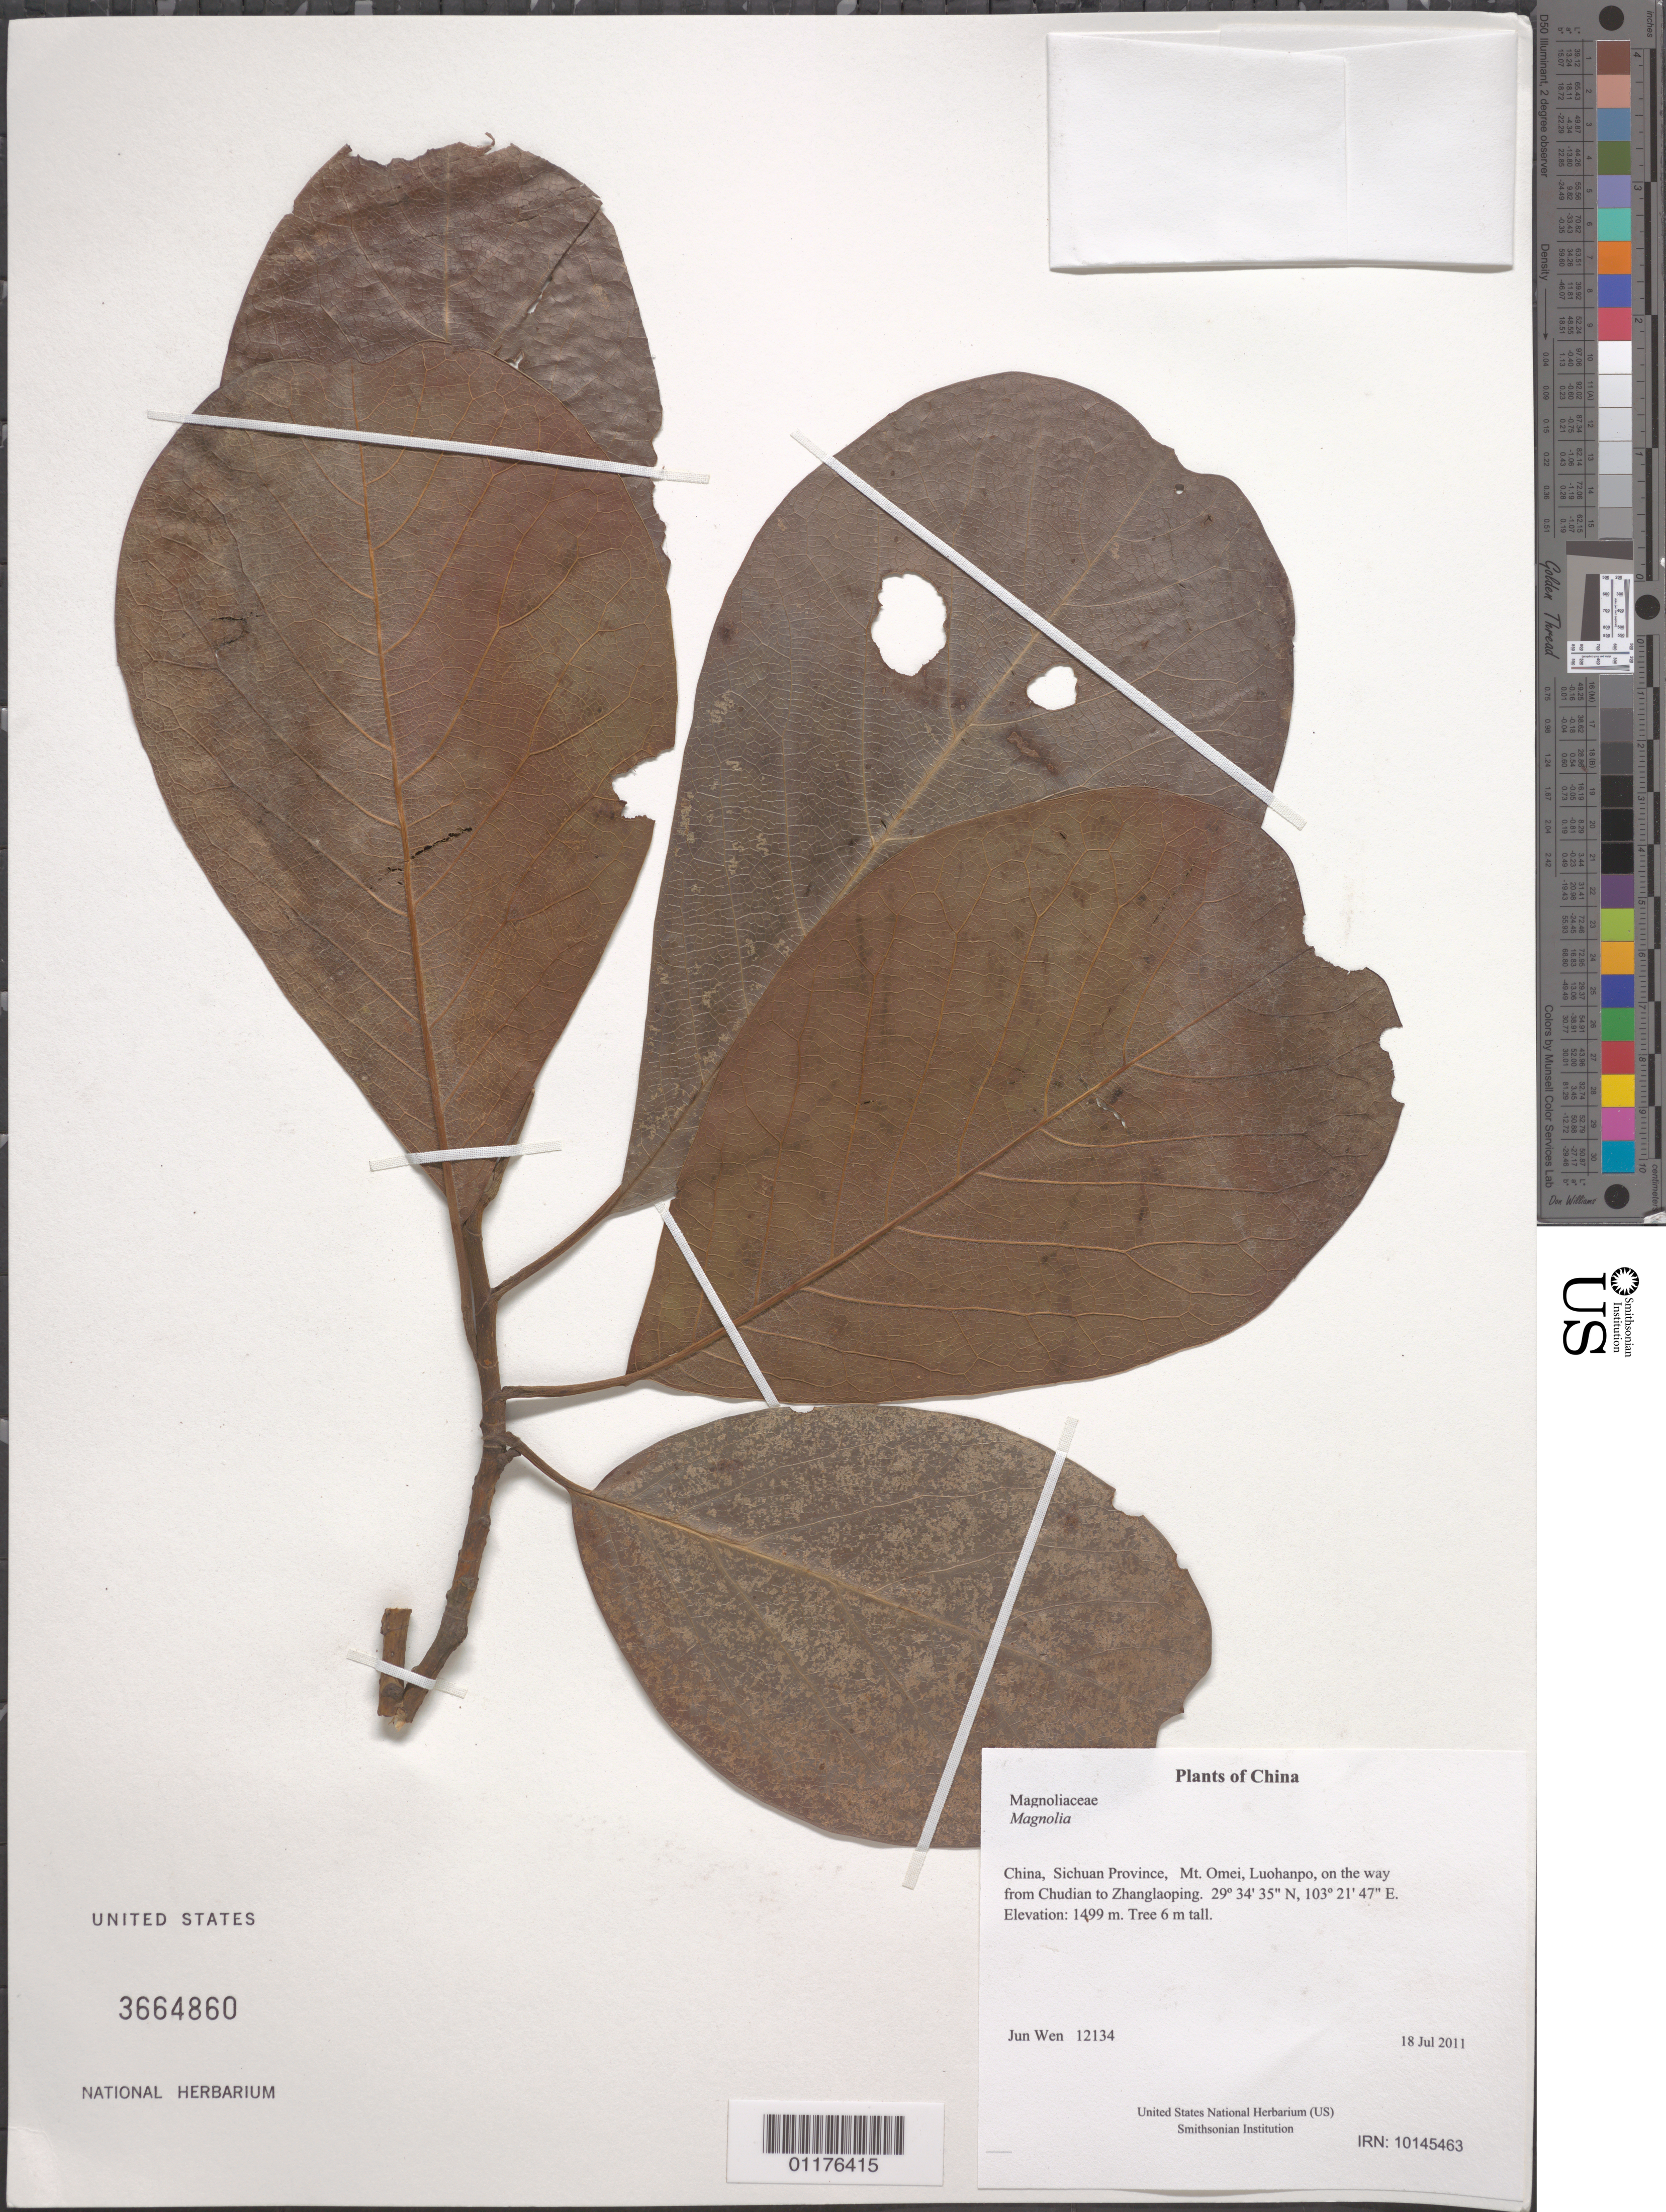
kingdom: Plantae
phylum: Tracheophyta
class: Magnoliopsida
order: Magnoliales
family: Magnoliaceae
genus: Magnolia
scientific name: Magnolia sp.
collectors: J. Wen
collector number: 12134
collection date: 2011-07-18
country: China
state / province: Sichuan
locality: Mt. Omei, Luohanpo, on the way from Chudian to Zhanglaoping.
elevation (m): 1499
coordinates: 29 34 34.6 N, 103 21 46.8 E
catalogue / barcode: US 3664860